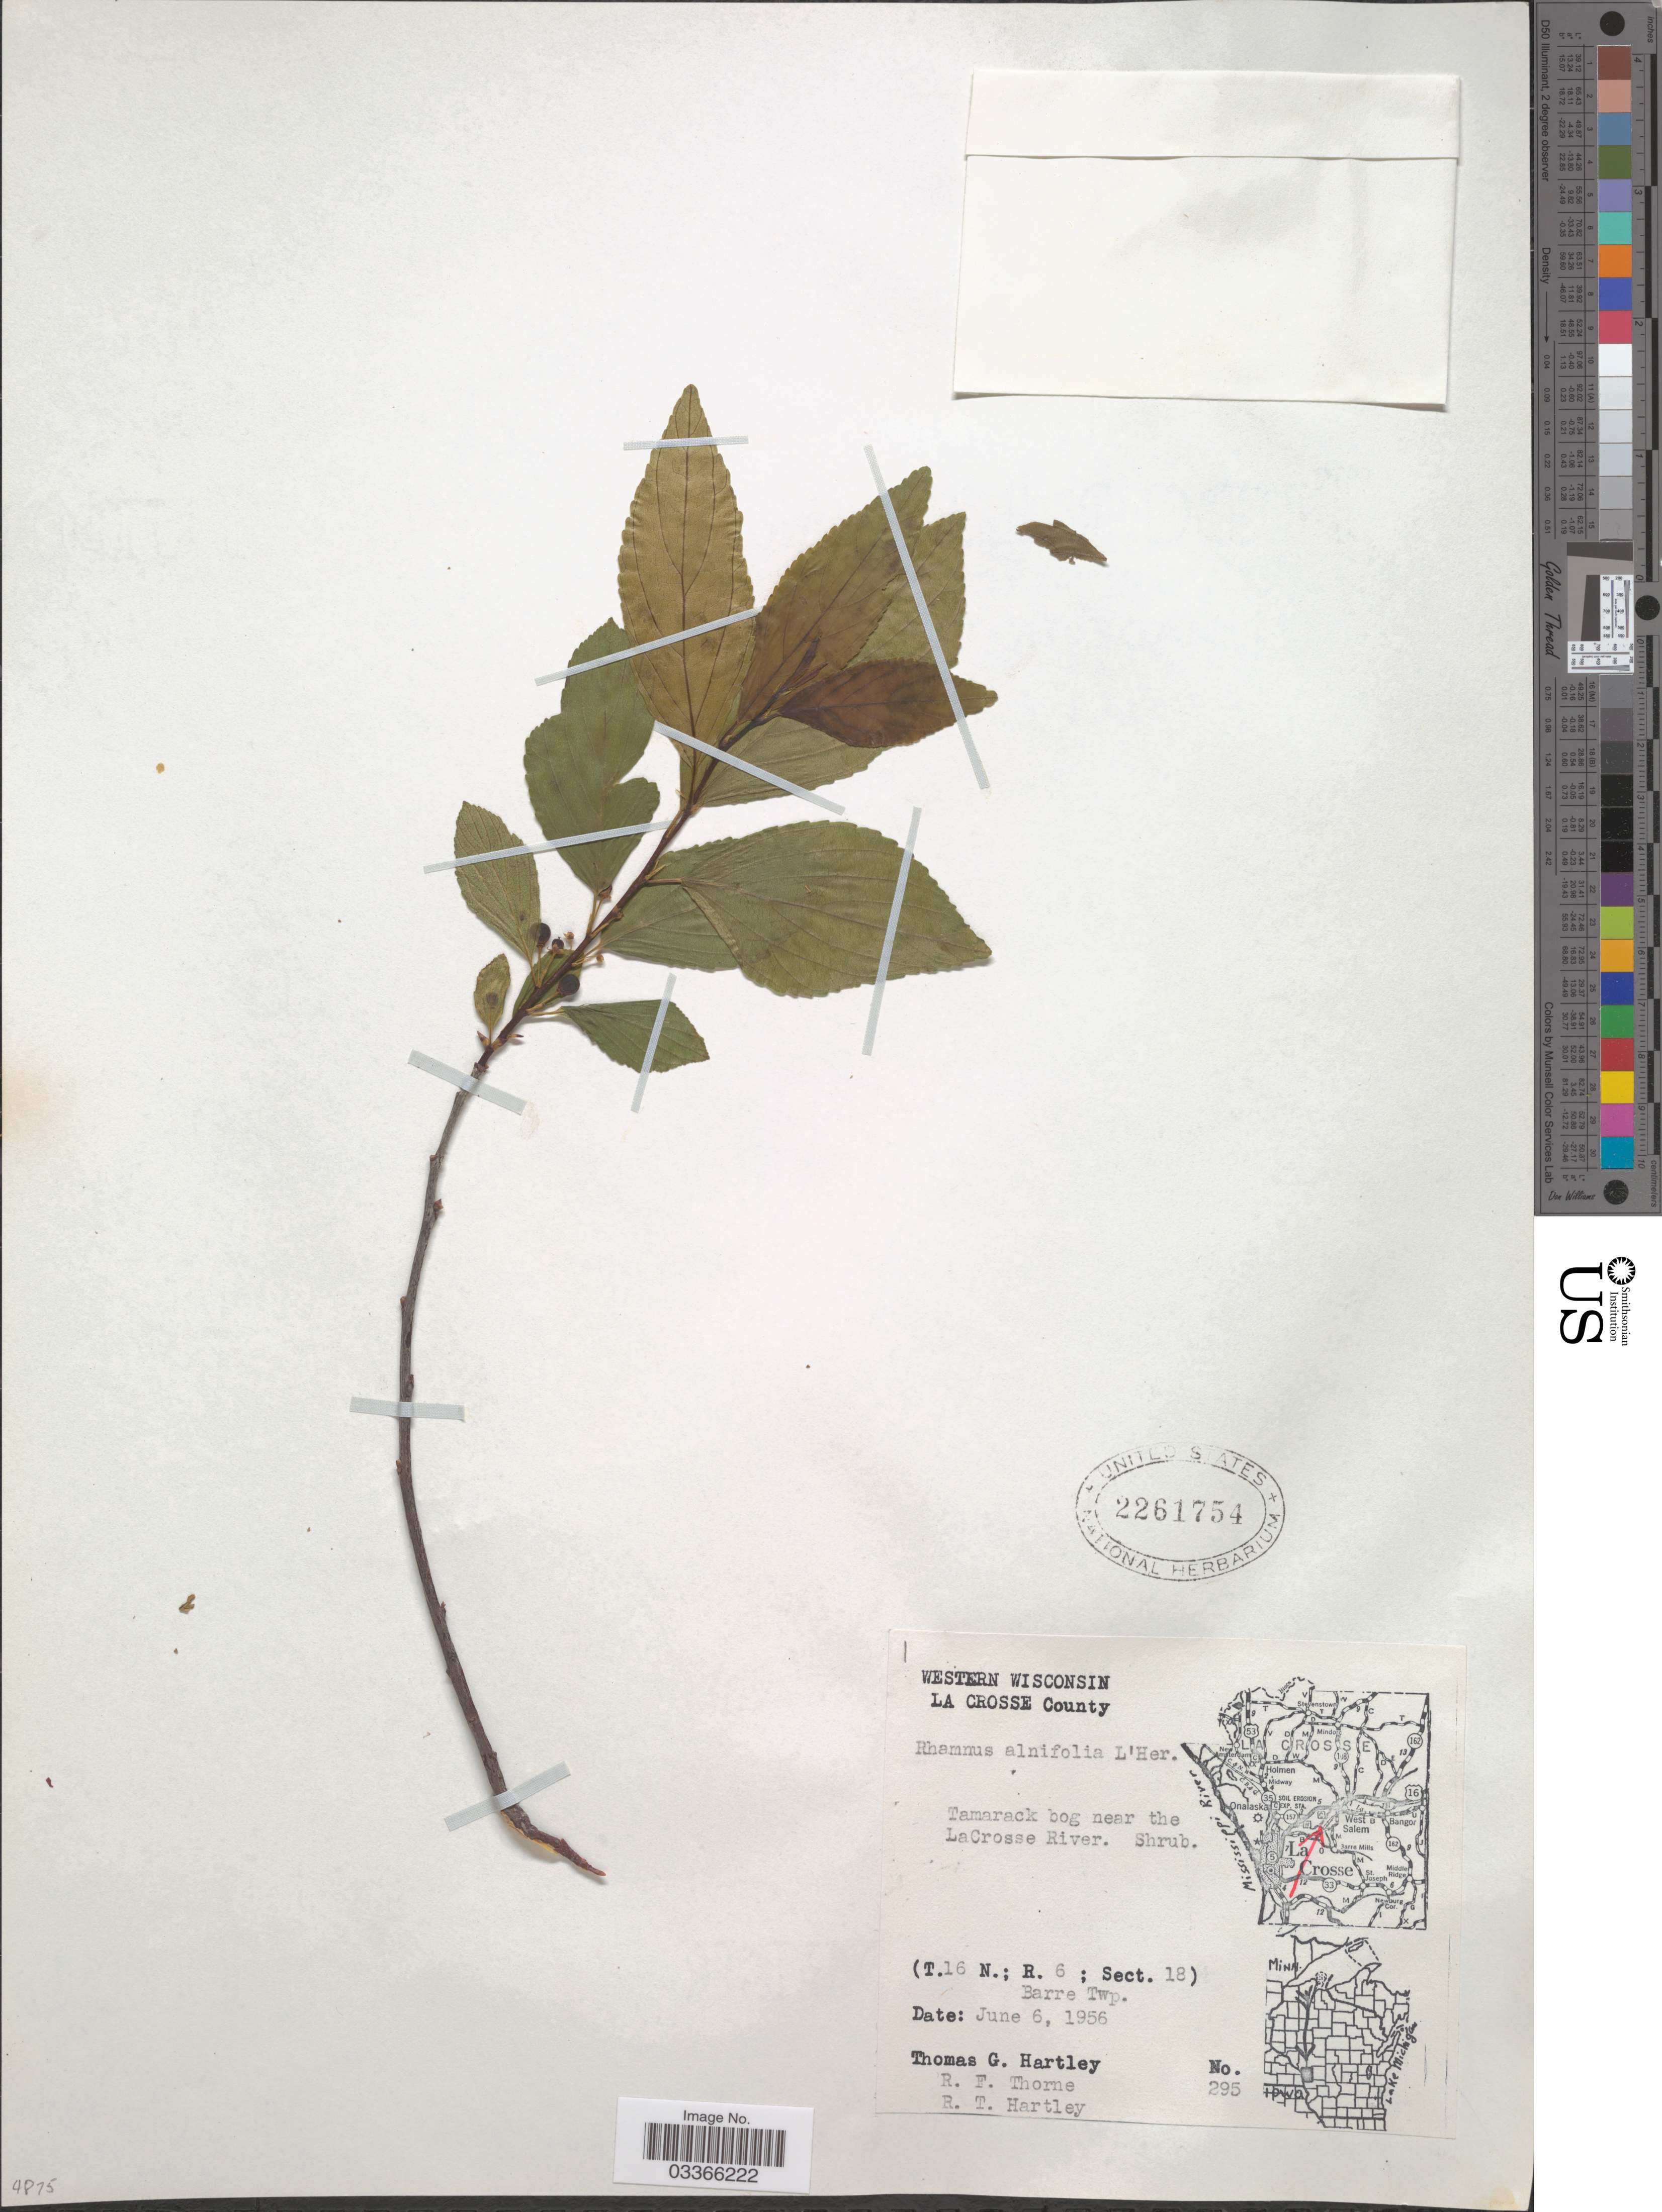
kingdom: Plantae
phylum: Tracheophyta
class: Magnoliopsida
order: Rosales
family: Rhamnaceae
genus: Rhamnus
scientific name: Rhamnus alnifolia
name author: L'Hér.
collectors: T. Hartley, R. Thorne & R. T. Hartley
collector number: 295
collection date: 1956-06-06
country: United States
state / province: Wisconsin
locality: Western Wisconsin, La Crosse County, Tamarack bog near the LaCrosse River, (T.16N.; R.6; Sect.18) Barre Twp.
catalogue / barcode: US 2261754